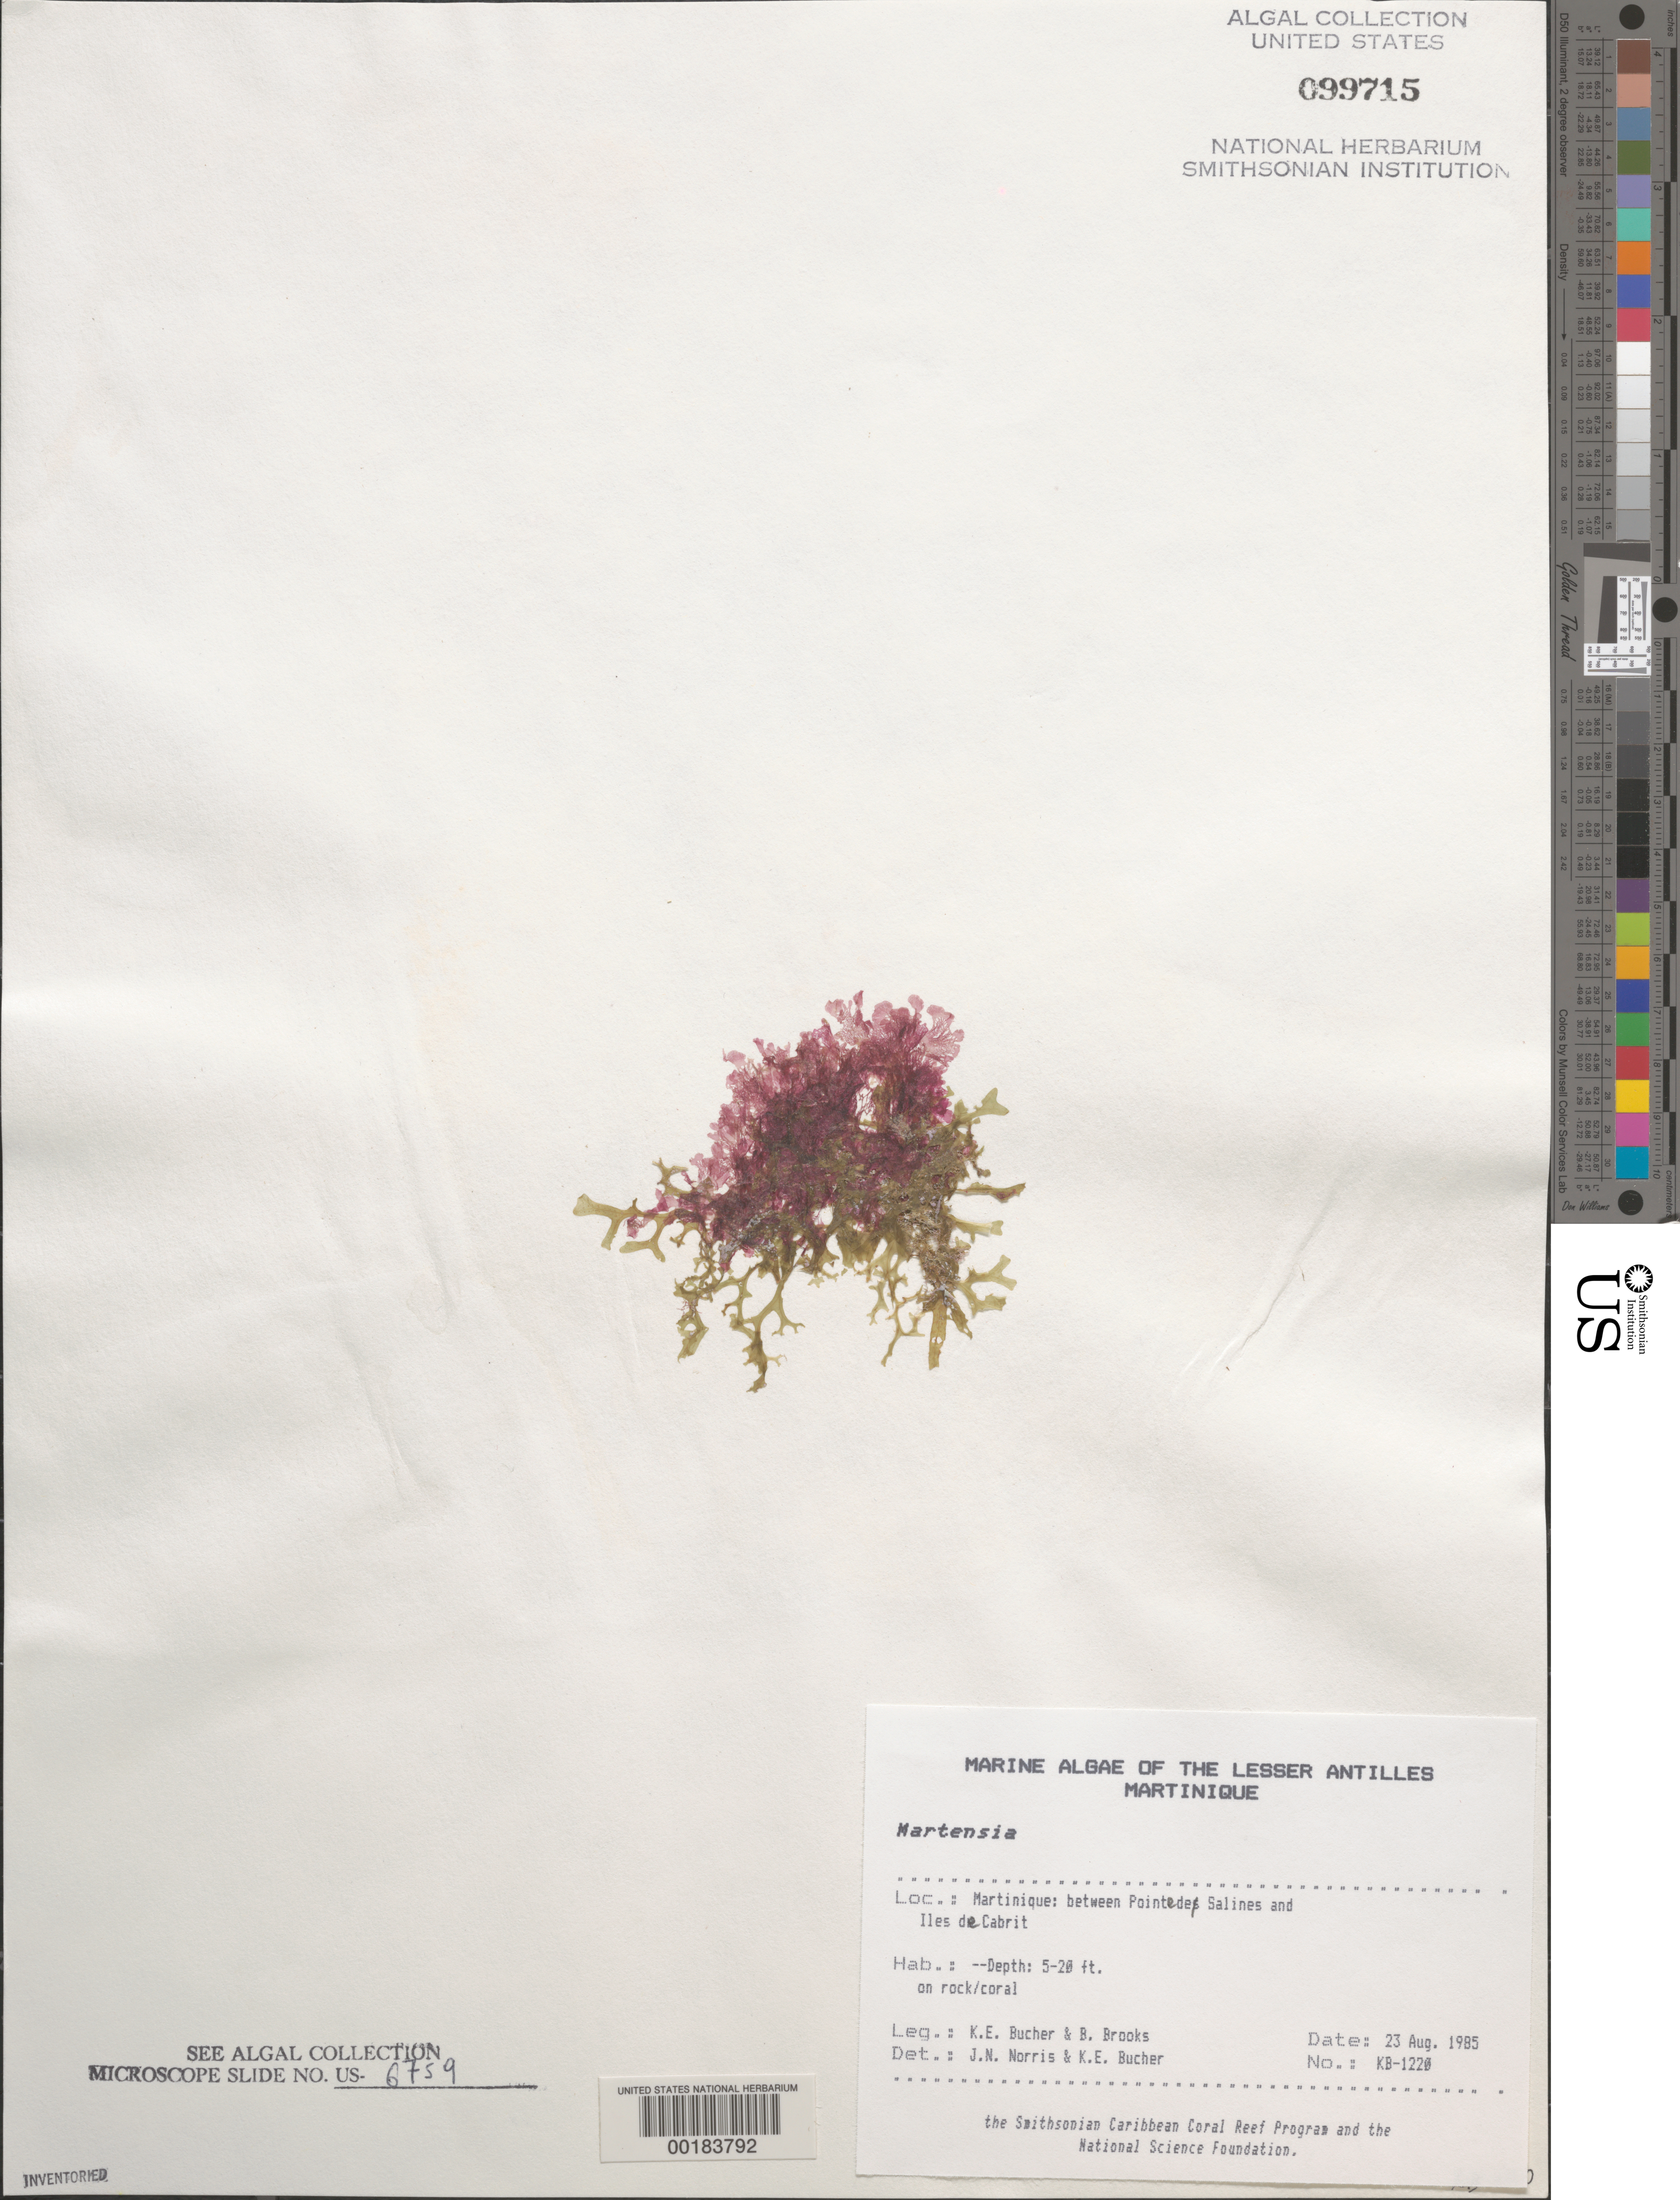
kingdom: Plantae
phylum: Rhodophyta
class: Florideophyceae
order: Ceramiales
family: Delesseriaceae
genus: Martensia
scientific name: Martensia sp.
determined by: Norris, J. N.; Bucher, K. E.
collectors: K. E. Bucher & B. Brooks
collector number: Kb-1220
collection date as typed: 23 Aug 1985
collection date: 1985-08-23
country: Martinique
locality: Between Pointe de Salines and Iles de Cabrit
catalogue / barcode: US 99715